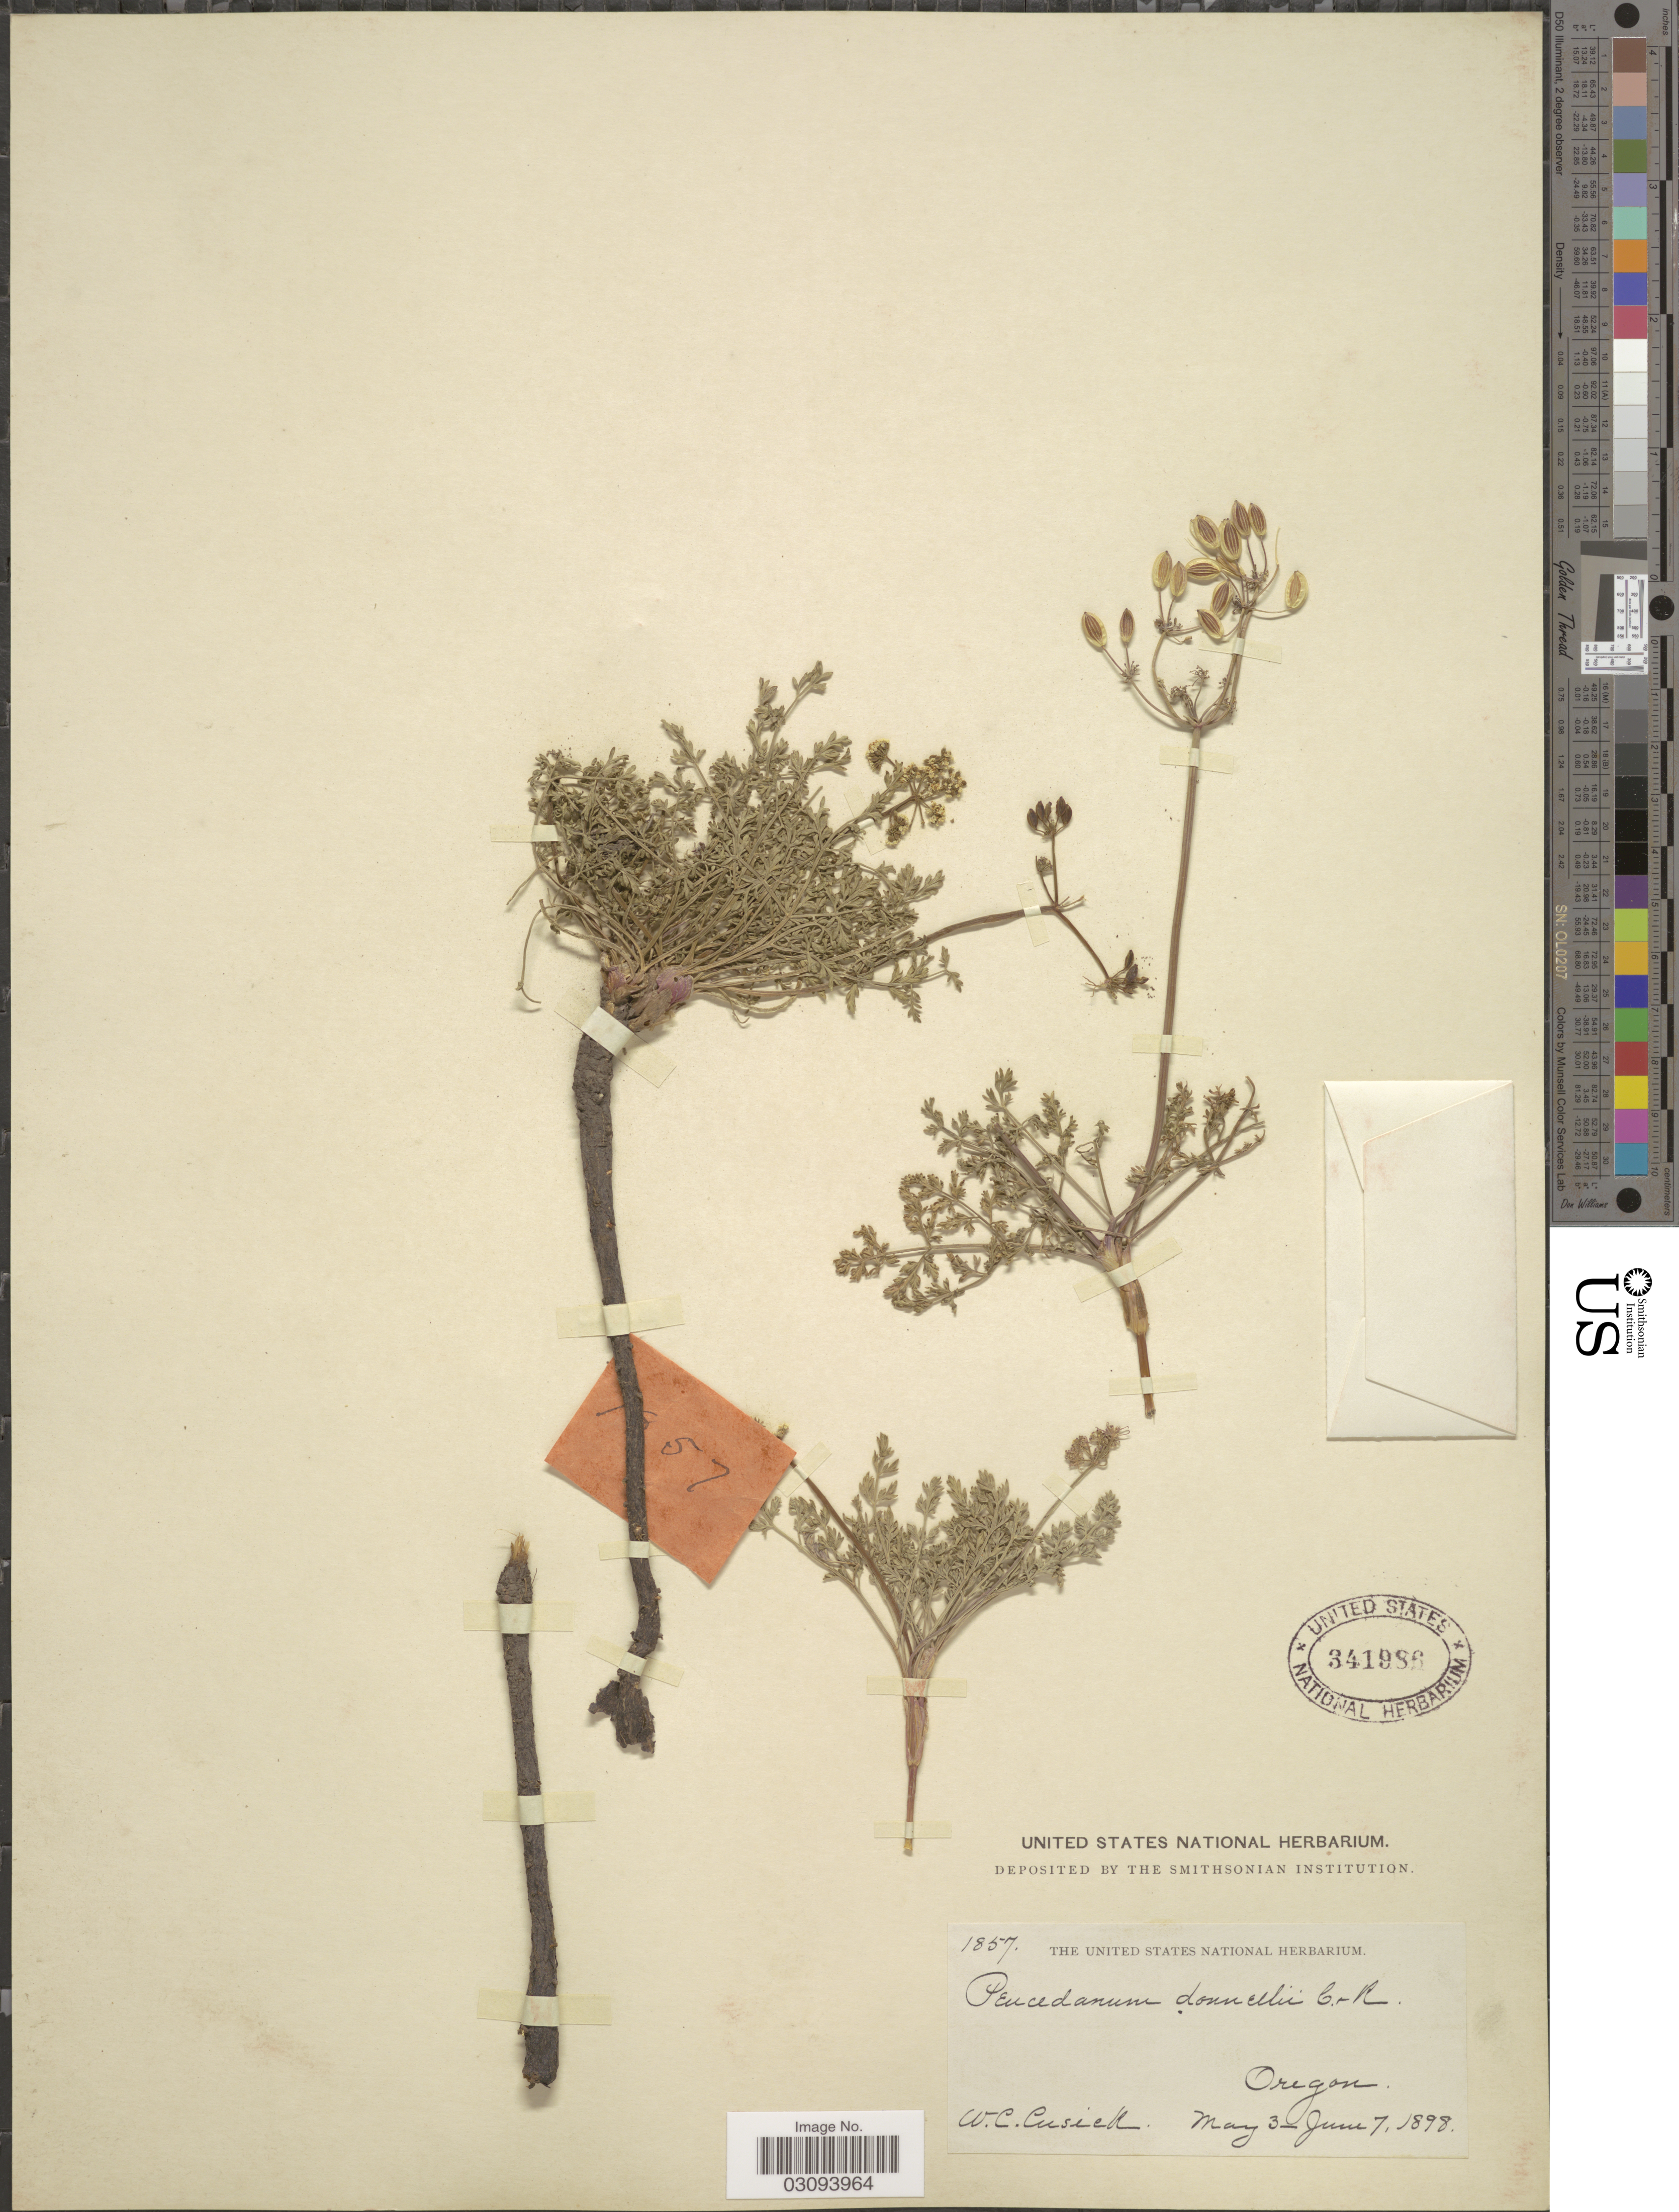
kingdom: Plantae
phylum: Tracheophyta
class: Magnoliopsida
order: Apiales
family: Apiaceae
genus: Lomatium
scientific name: Lomatium donnellii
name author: (J.M. Coult. & Rose) J.M. Coult. & Rose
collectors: W. C. Cusick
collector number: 1857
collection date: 1898-05-03/1898-06-07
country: United States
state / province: Oregon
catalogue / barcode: US 341986